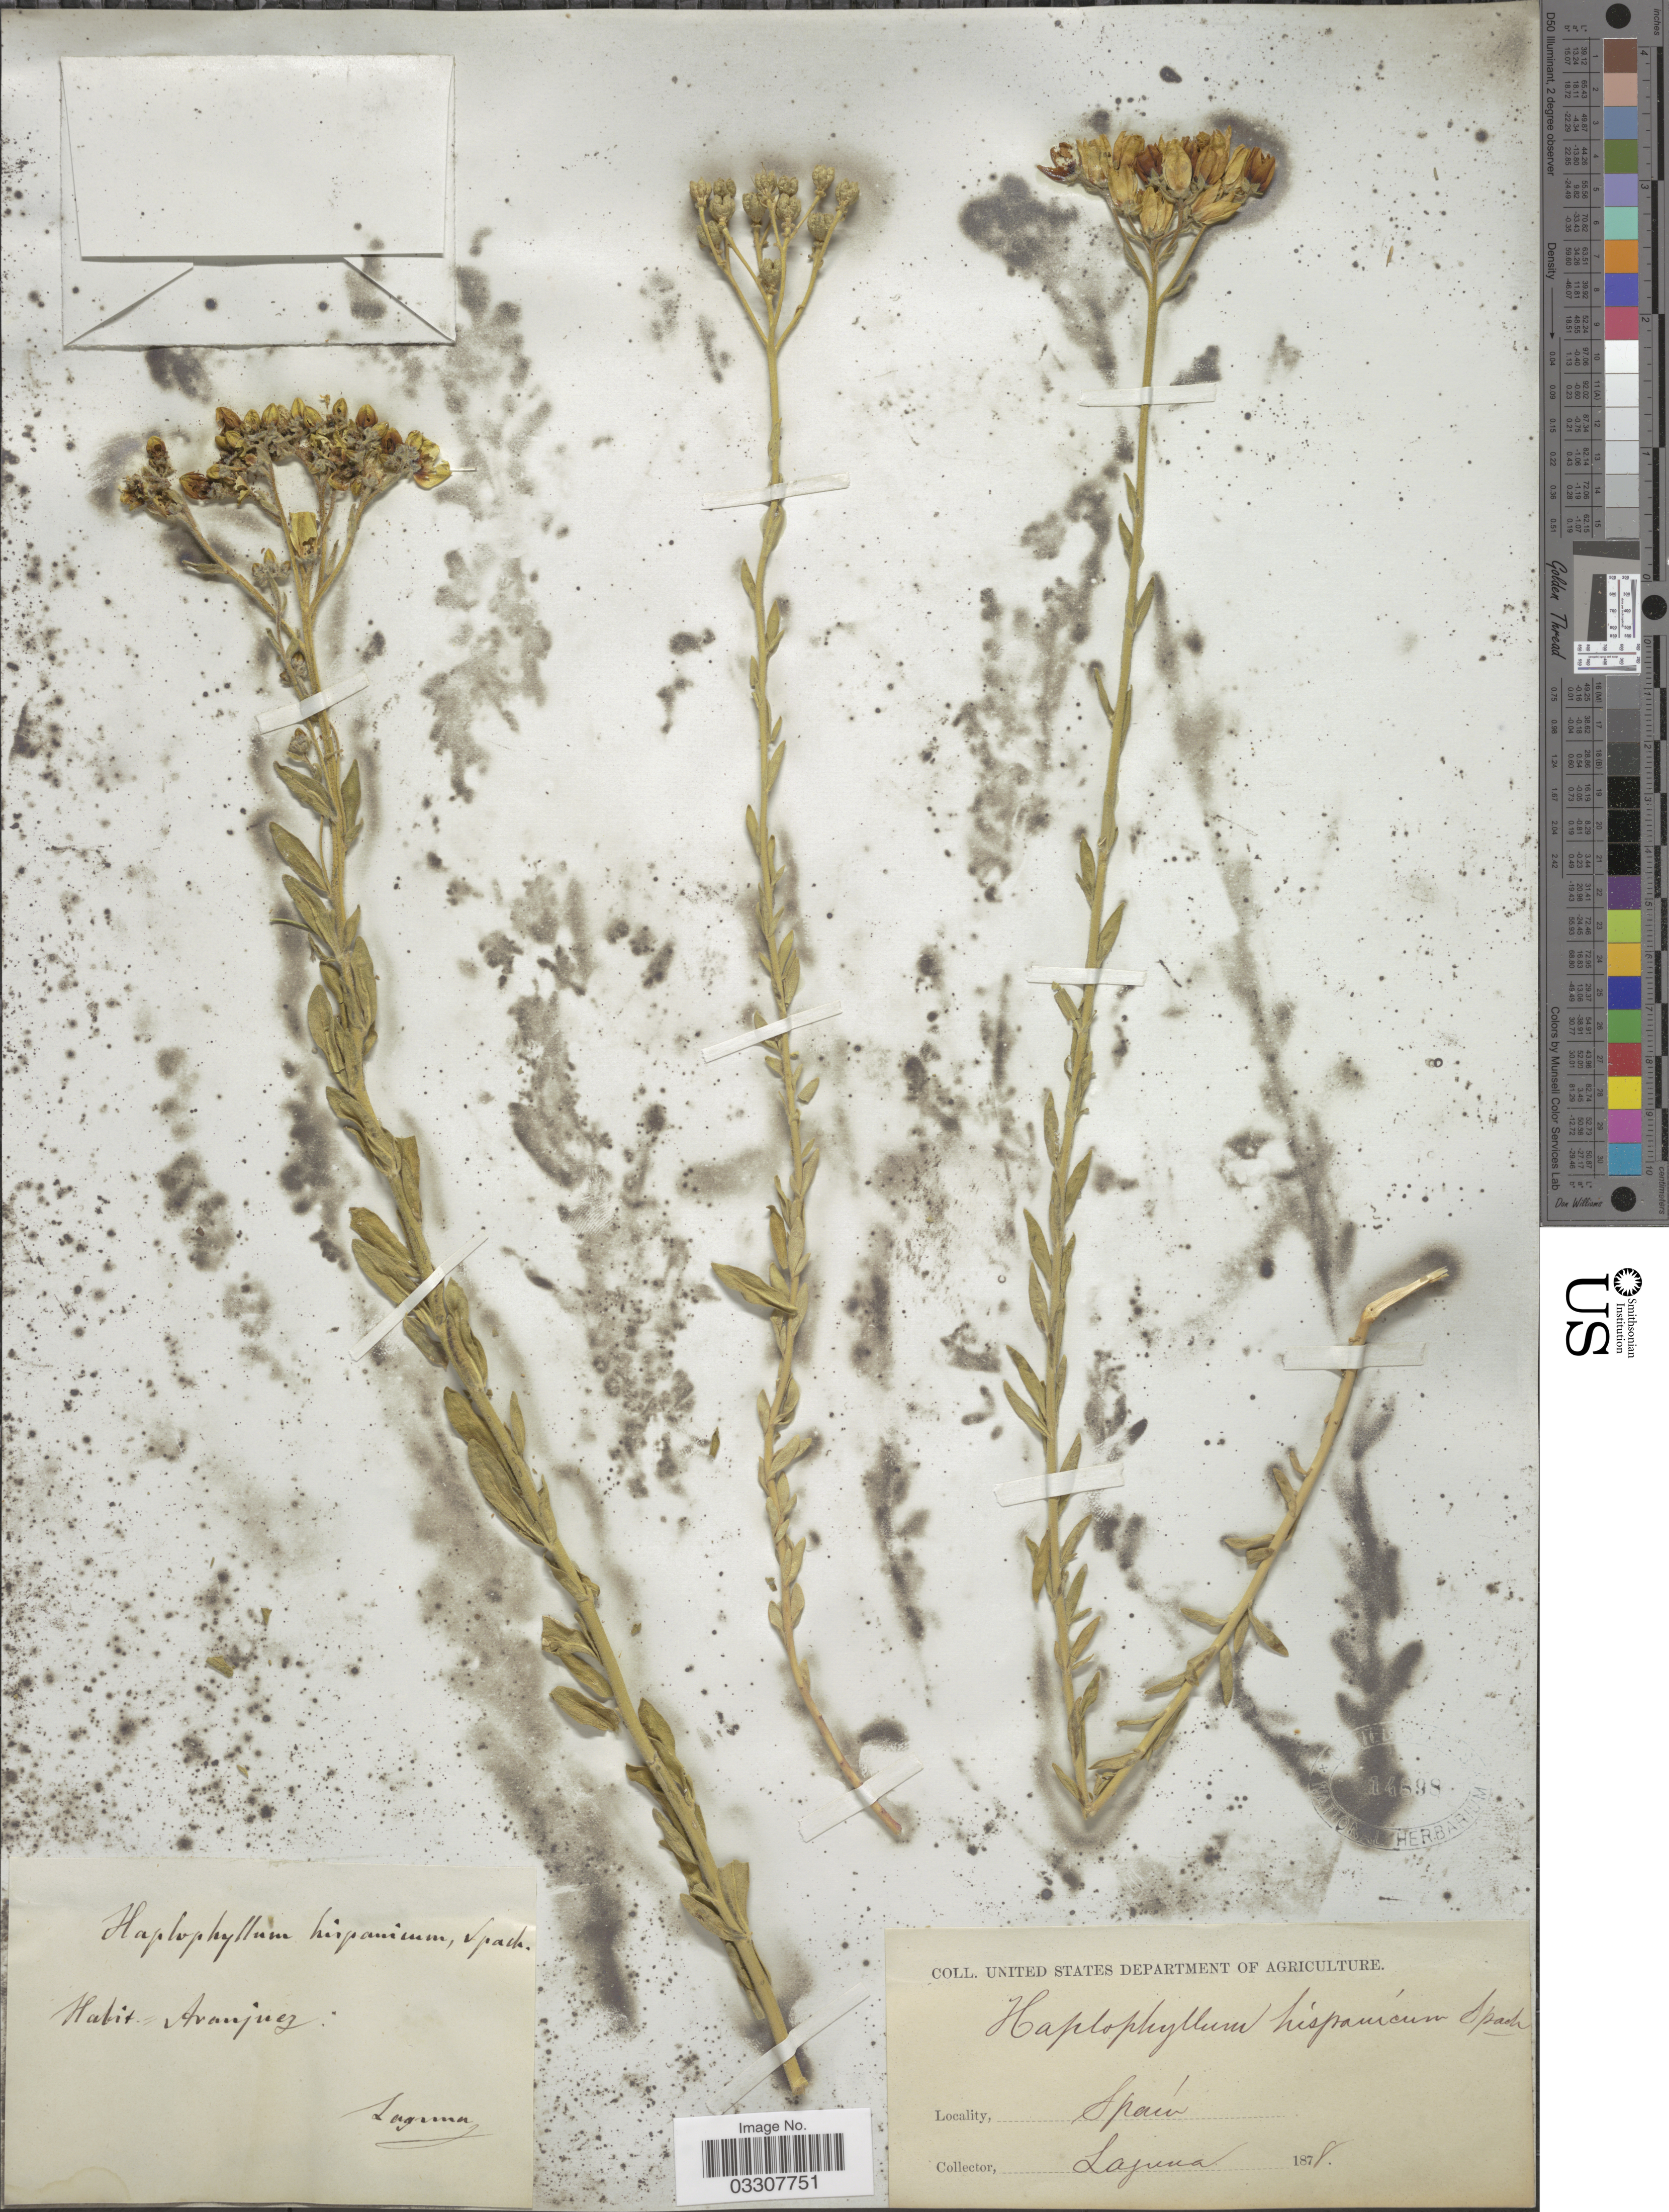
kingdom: Plantae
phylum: Tracheophyta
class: Magnoliopsida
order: Sapindales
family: Rutaceae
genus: Haplophyllum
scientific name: Haplophyllum linifolium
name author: (L.) G. Don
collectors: -. Laguna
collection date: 1878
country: Spain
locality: Aranjuez.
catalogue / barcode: US 14898